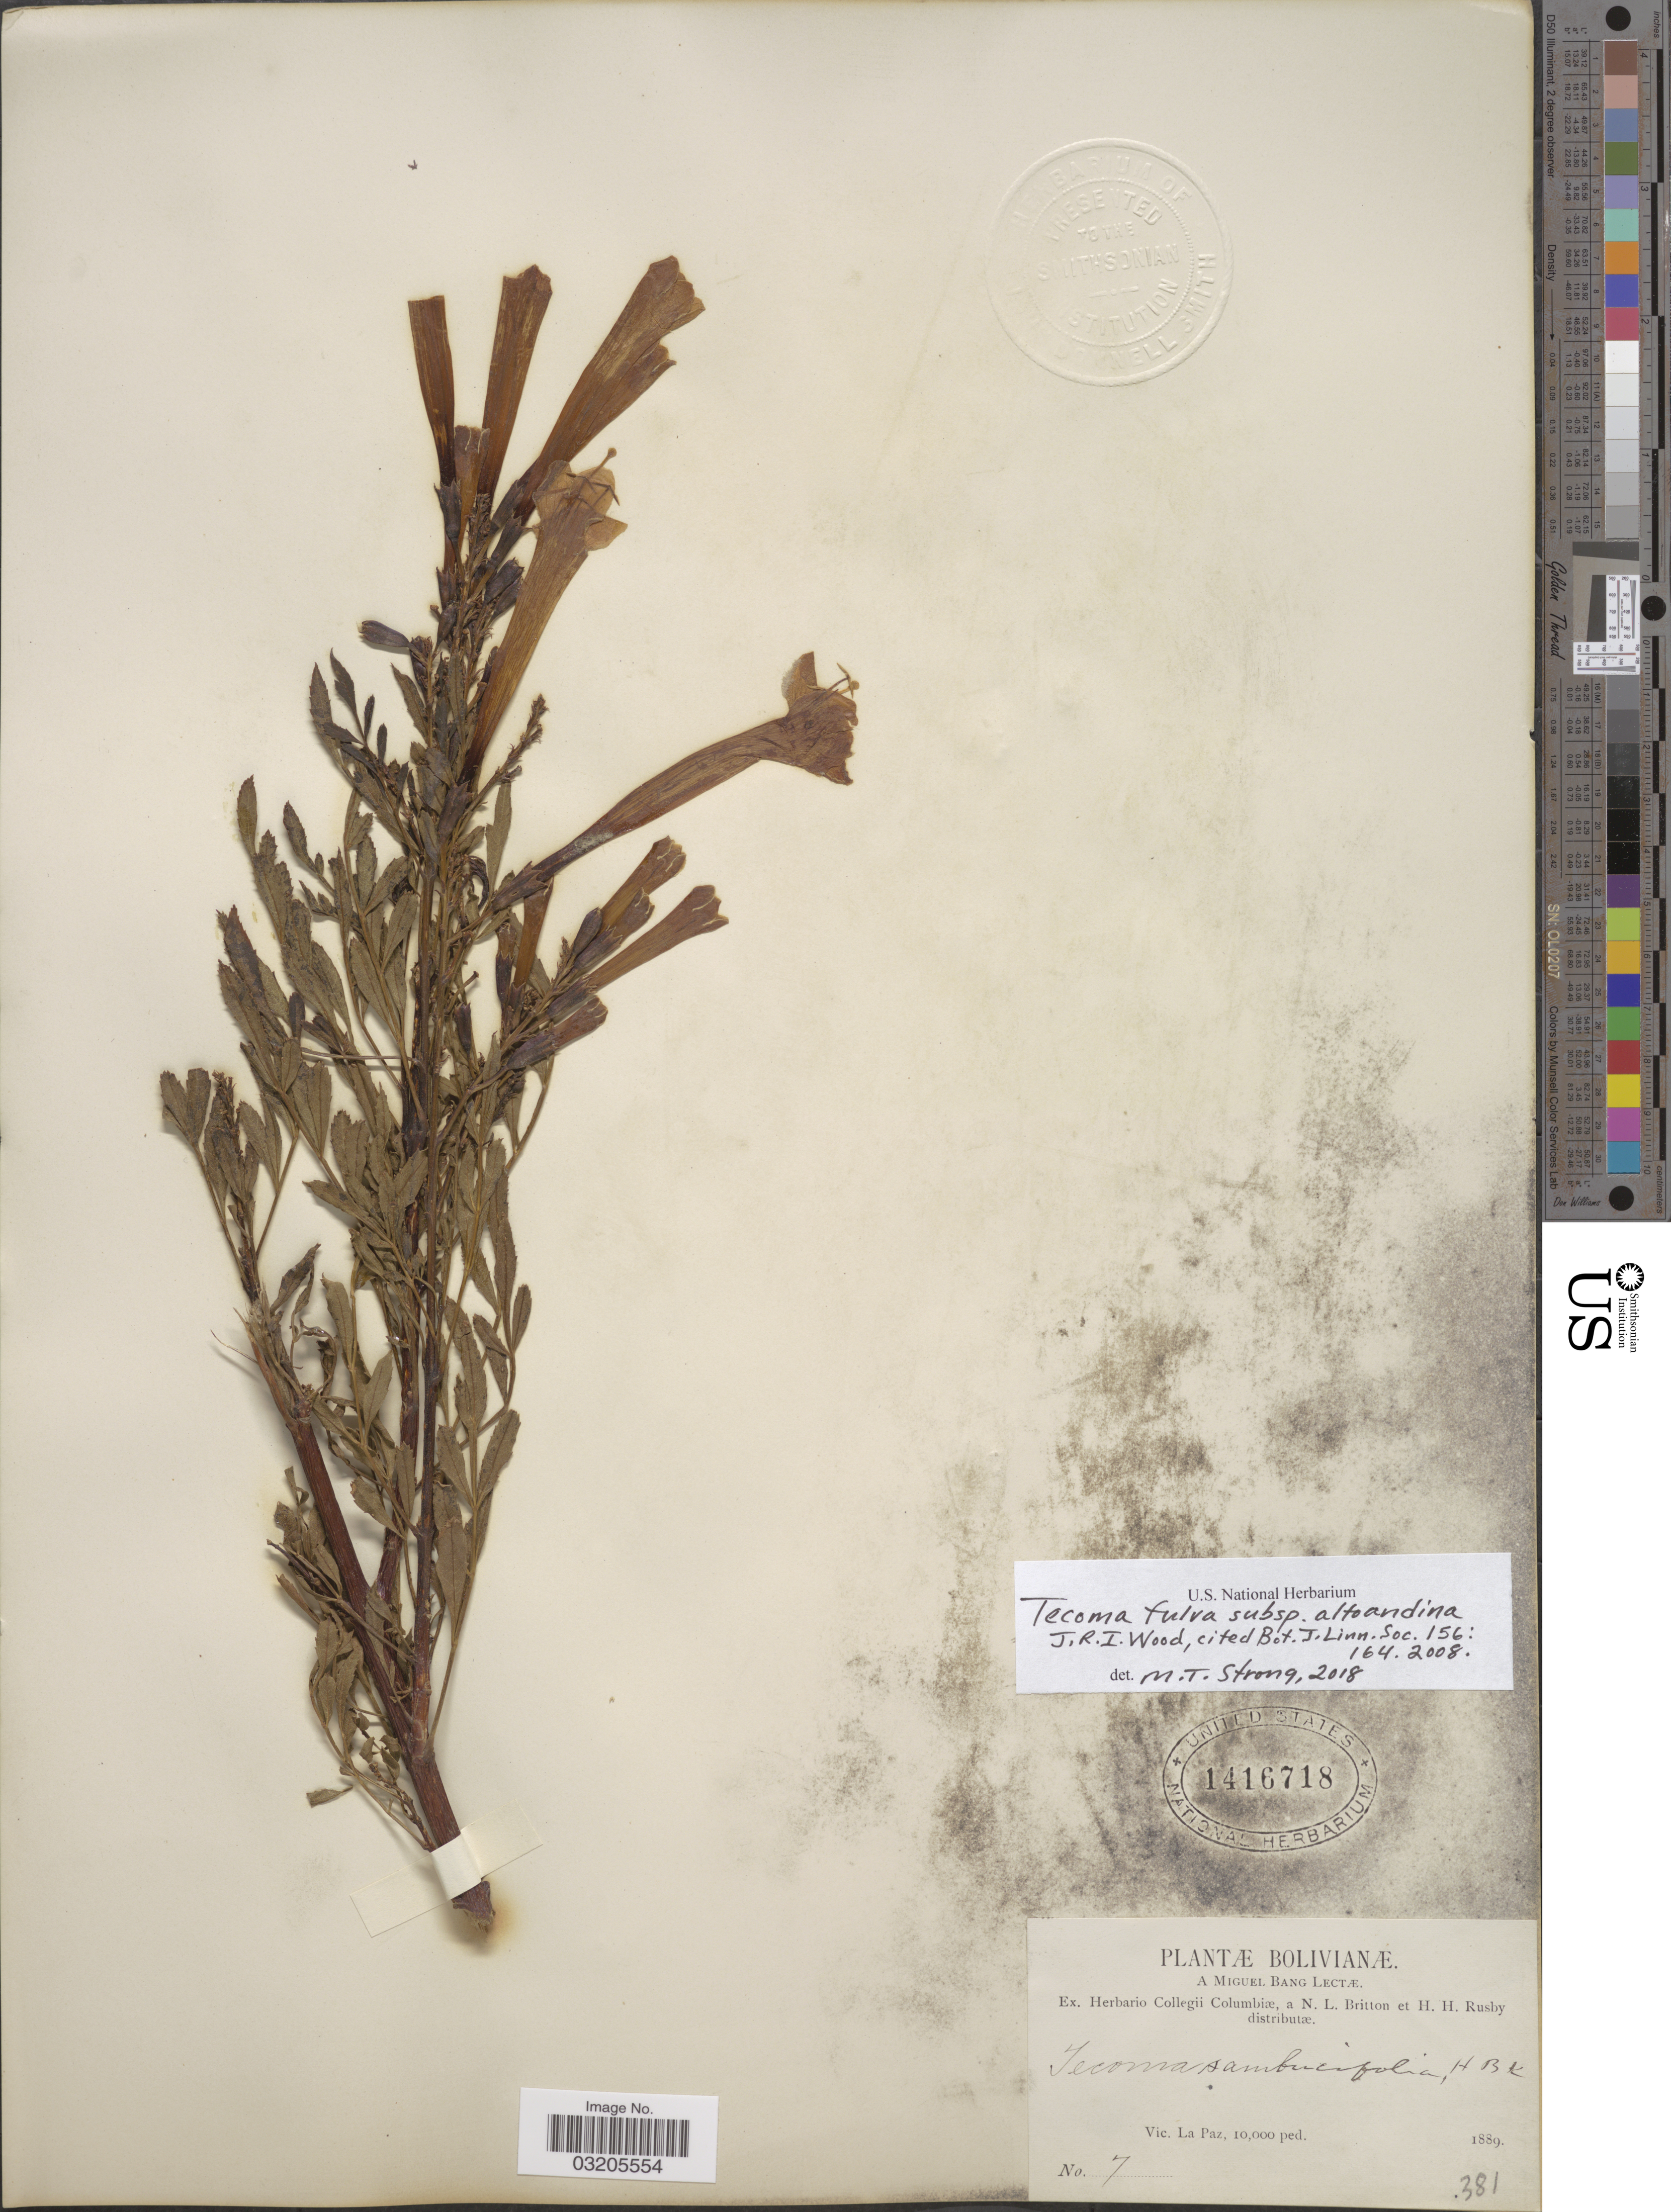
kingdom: Plantae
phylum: Tracheophyta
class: Magnoliopsida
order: Lamiales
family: Bignoniaceae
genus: Tecoma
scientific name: Tecoma fulva subsp. altoandina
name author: J.R.I. Wood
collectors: M. Bang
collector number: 7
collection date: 1889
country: Bolivia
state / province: La Paz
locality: Vic. La Paz.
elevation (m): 3048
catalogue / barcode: US 1416718